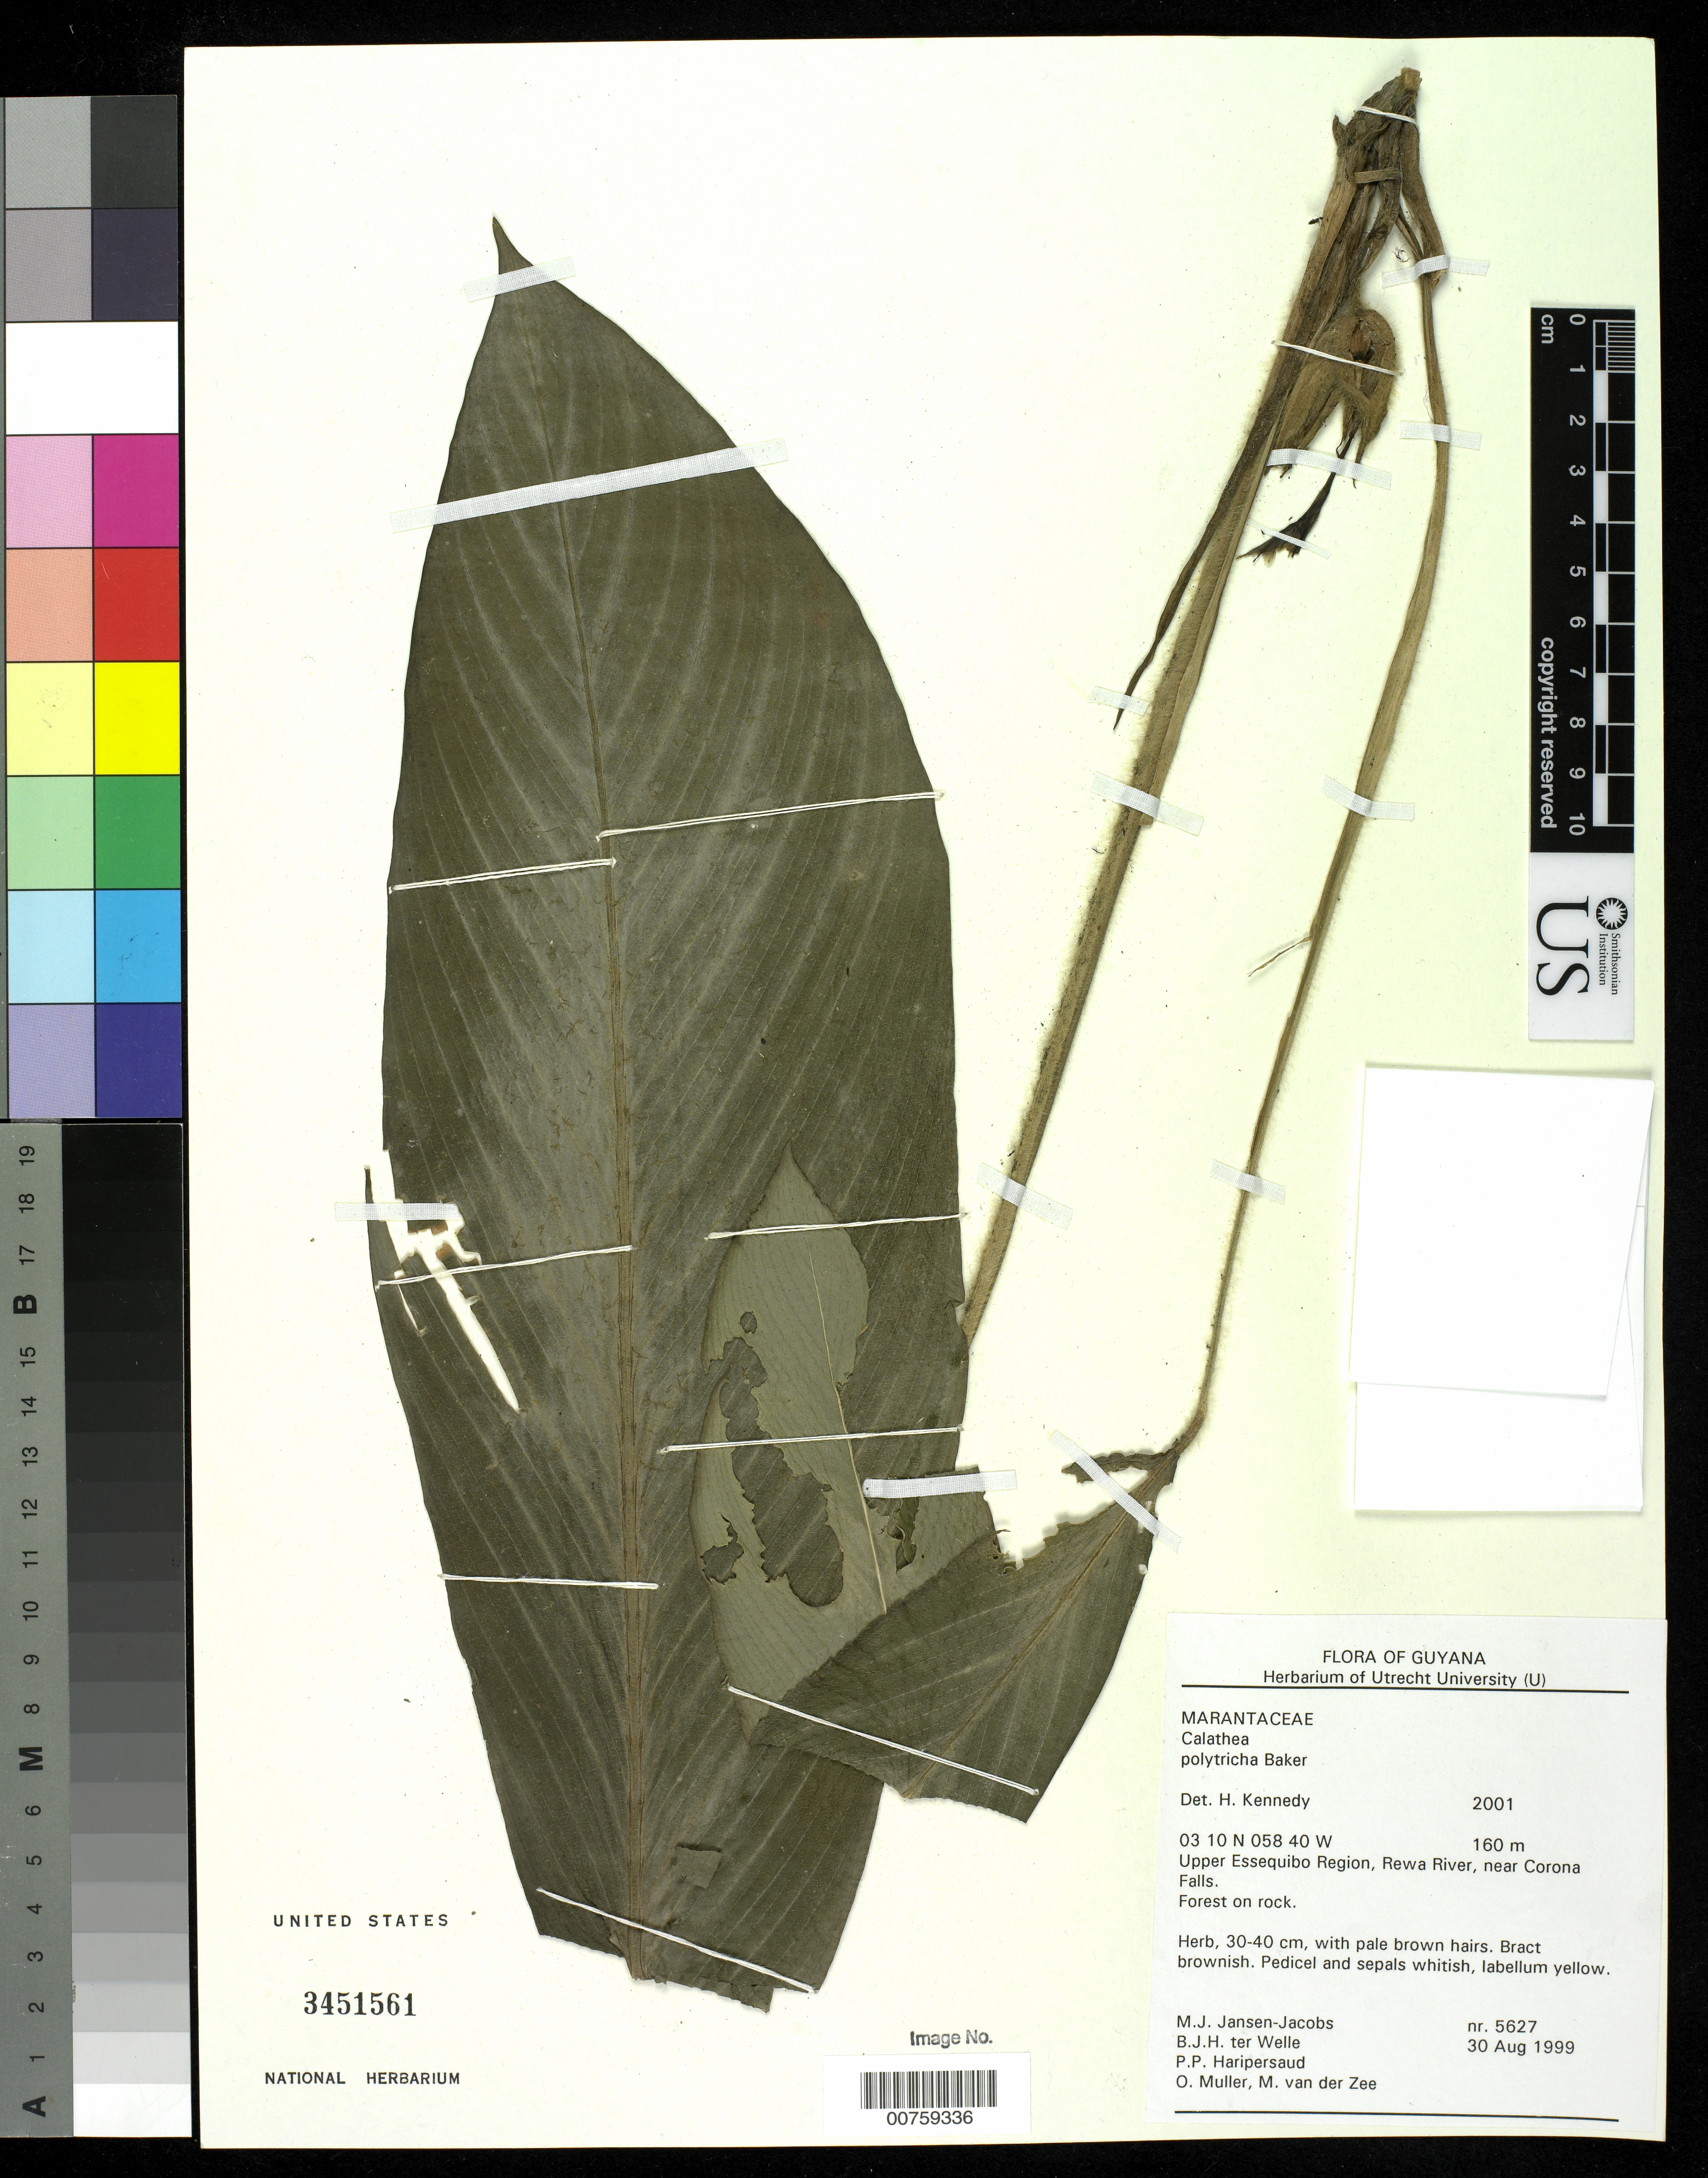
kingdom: Plantae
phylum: Tracheophyta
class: Liliopsida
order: Zingiberales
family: Marantaceae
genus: Goeppertia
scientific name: Goeppertia sciuroides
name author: (Petersen) Borchs. & S. Suárez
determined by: Strong, Mark T., (BOT), Smithsonian Institution - National Museum of Natural History (UNITED STATES)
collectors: M. J. Jansen-Jacobs, B. Welle, P. Haripersaud, O. Muller & M. van der Zee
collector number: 5627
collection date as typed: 30-Aug-99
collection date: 1999-08-30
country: Guyana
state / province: U. Takutu-U. Essequibo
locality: Rewa River, near Corona Falls, Upper Essequibo Region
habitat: Forest on rock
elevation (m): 160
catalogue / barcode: US 3451561